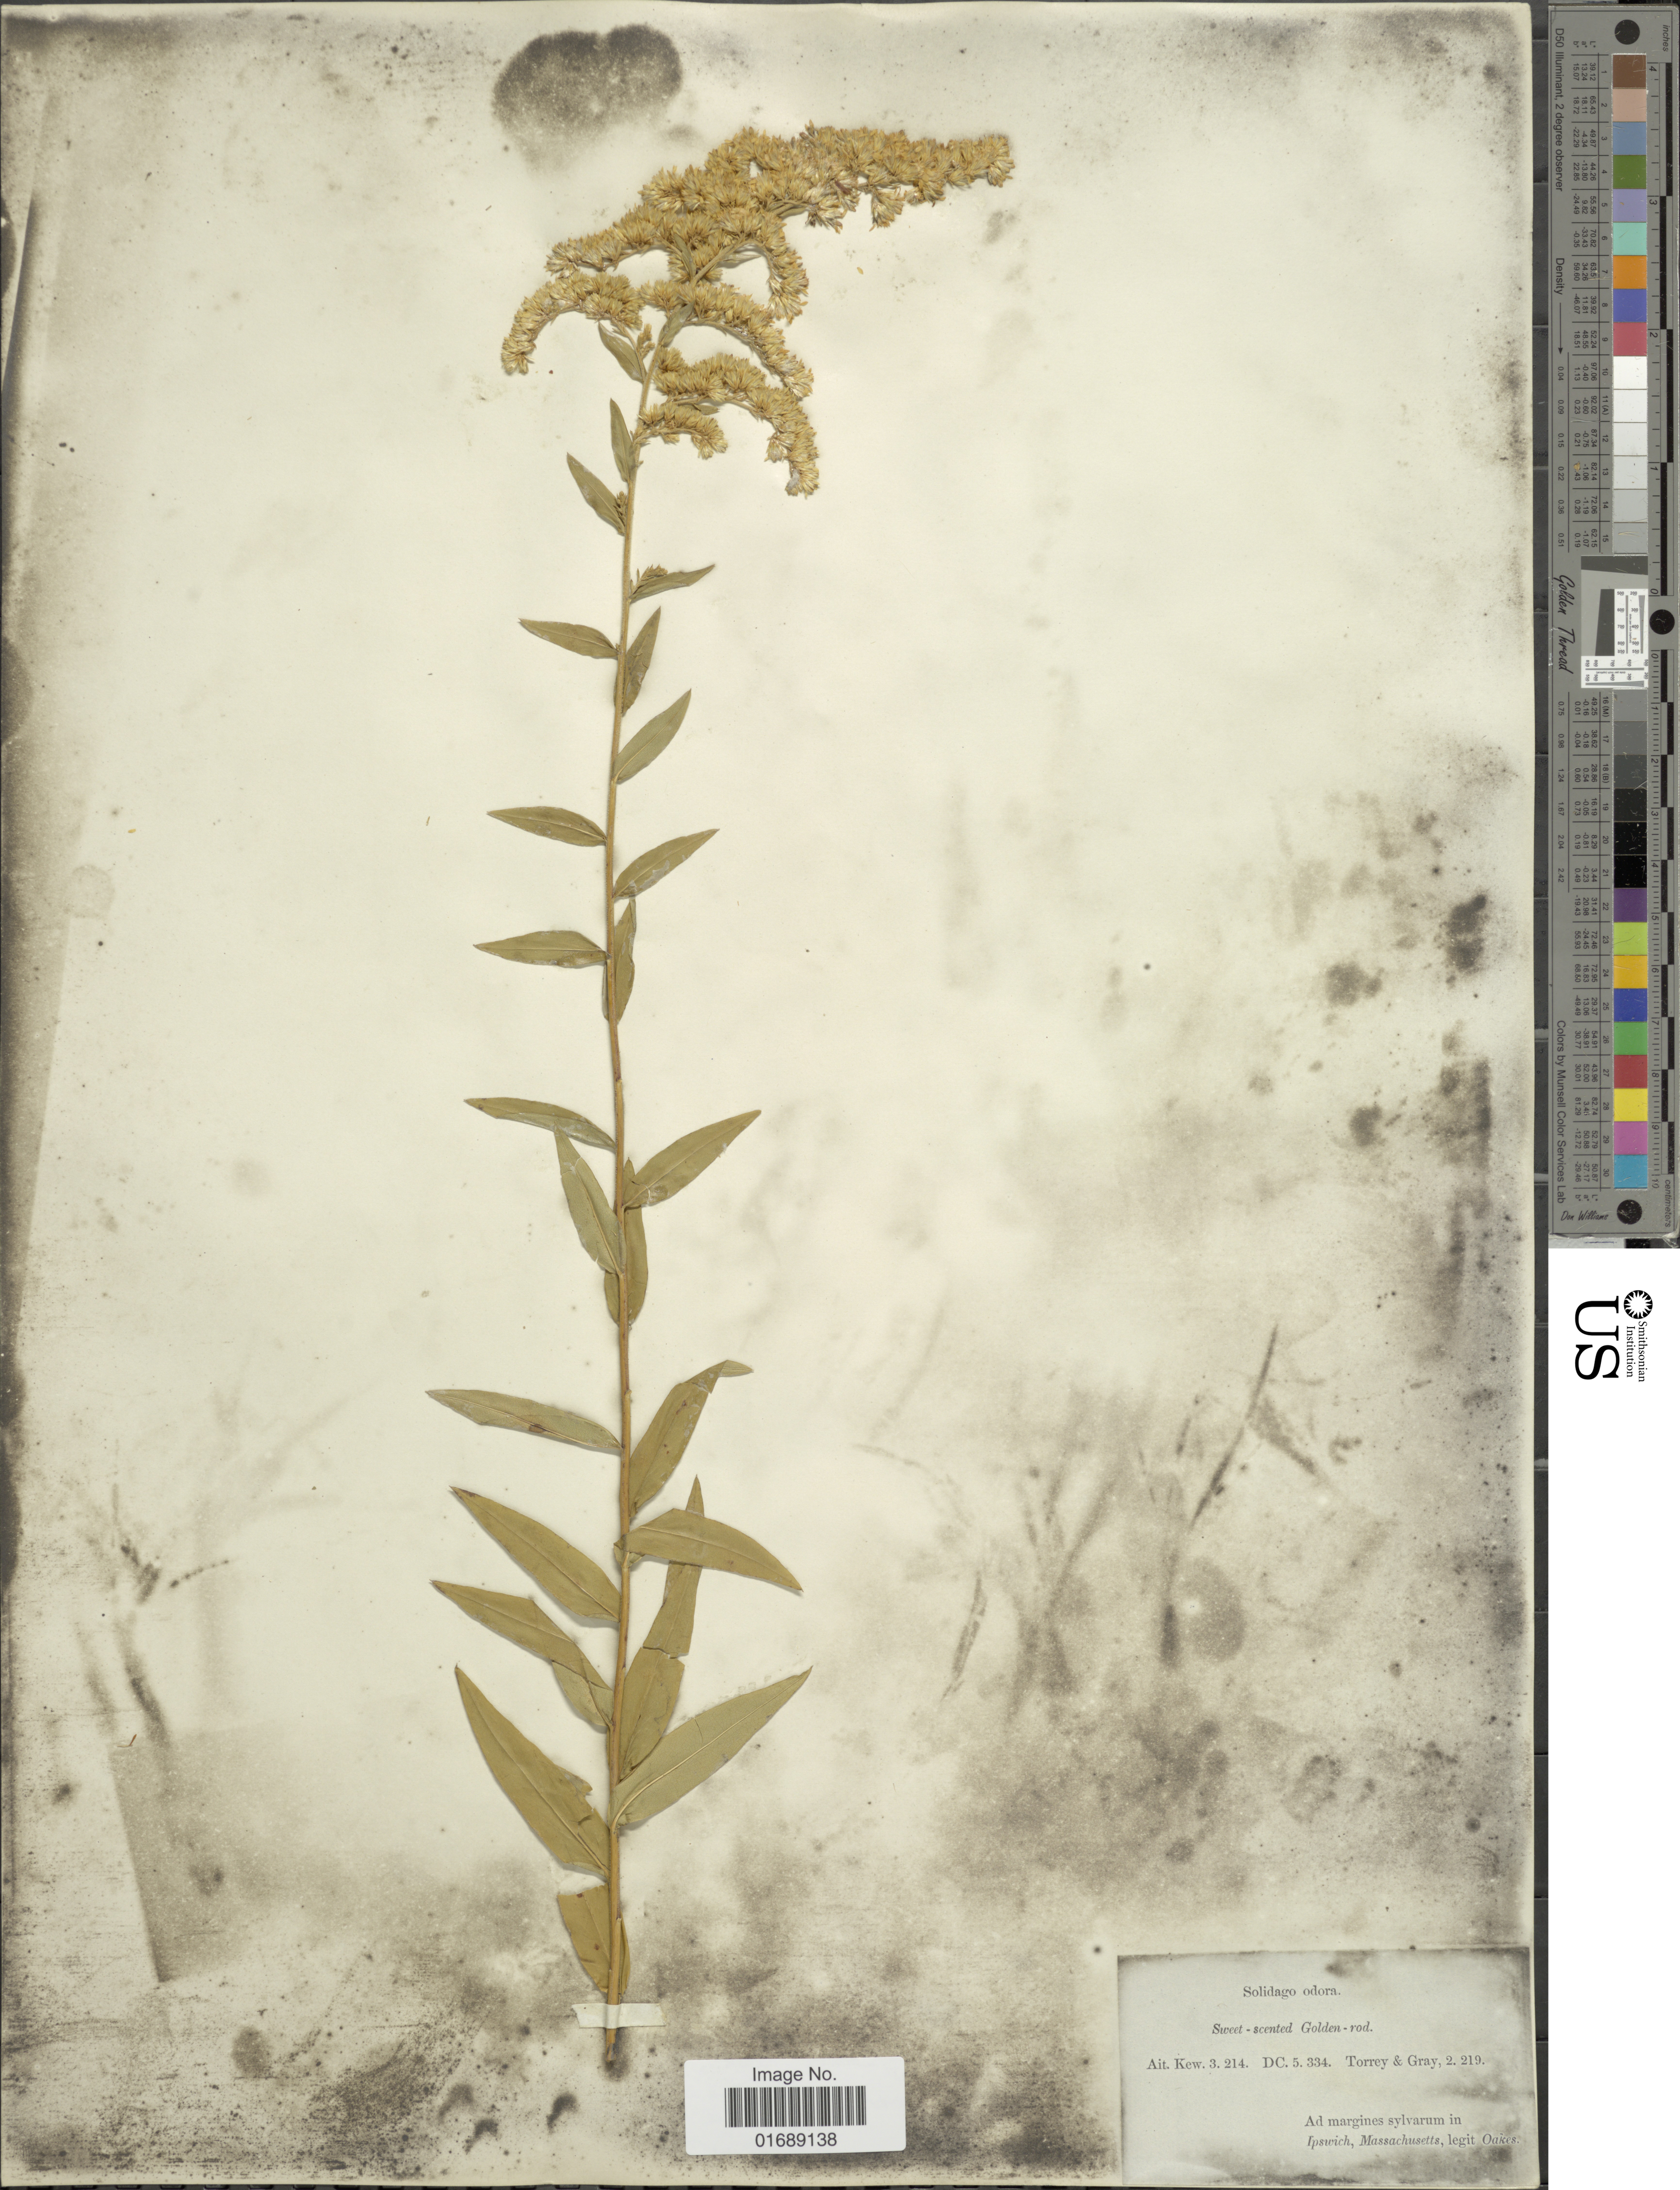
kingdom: Plantae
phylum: Tracheophyta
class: Magnoliopsida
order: Asterales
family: Asteraceae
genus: Solidago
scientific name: Solidago odora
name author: Aiton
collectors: -. Oakes, J. Torrey & -- Gray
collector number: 2219?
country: United States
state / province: Massachusetts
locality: Ipswich